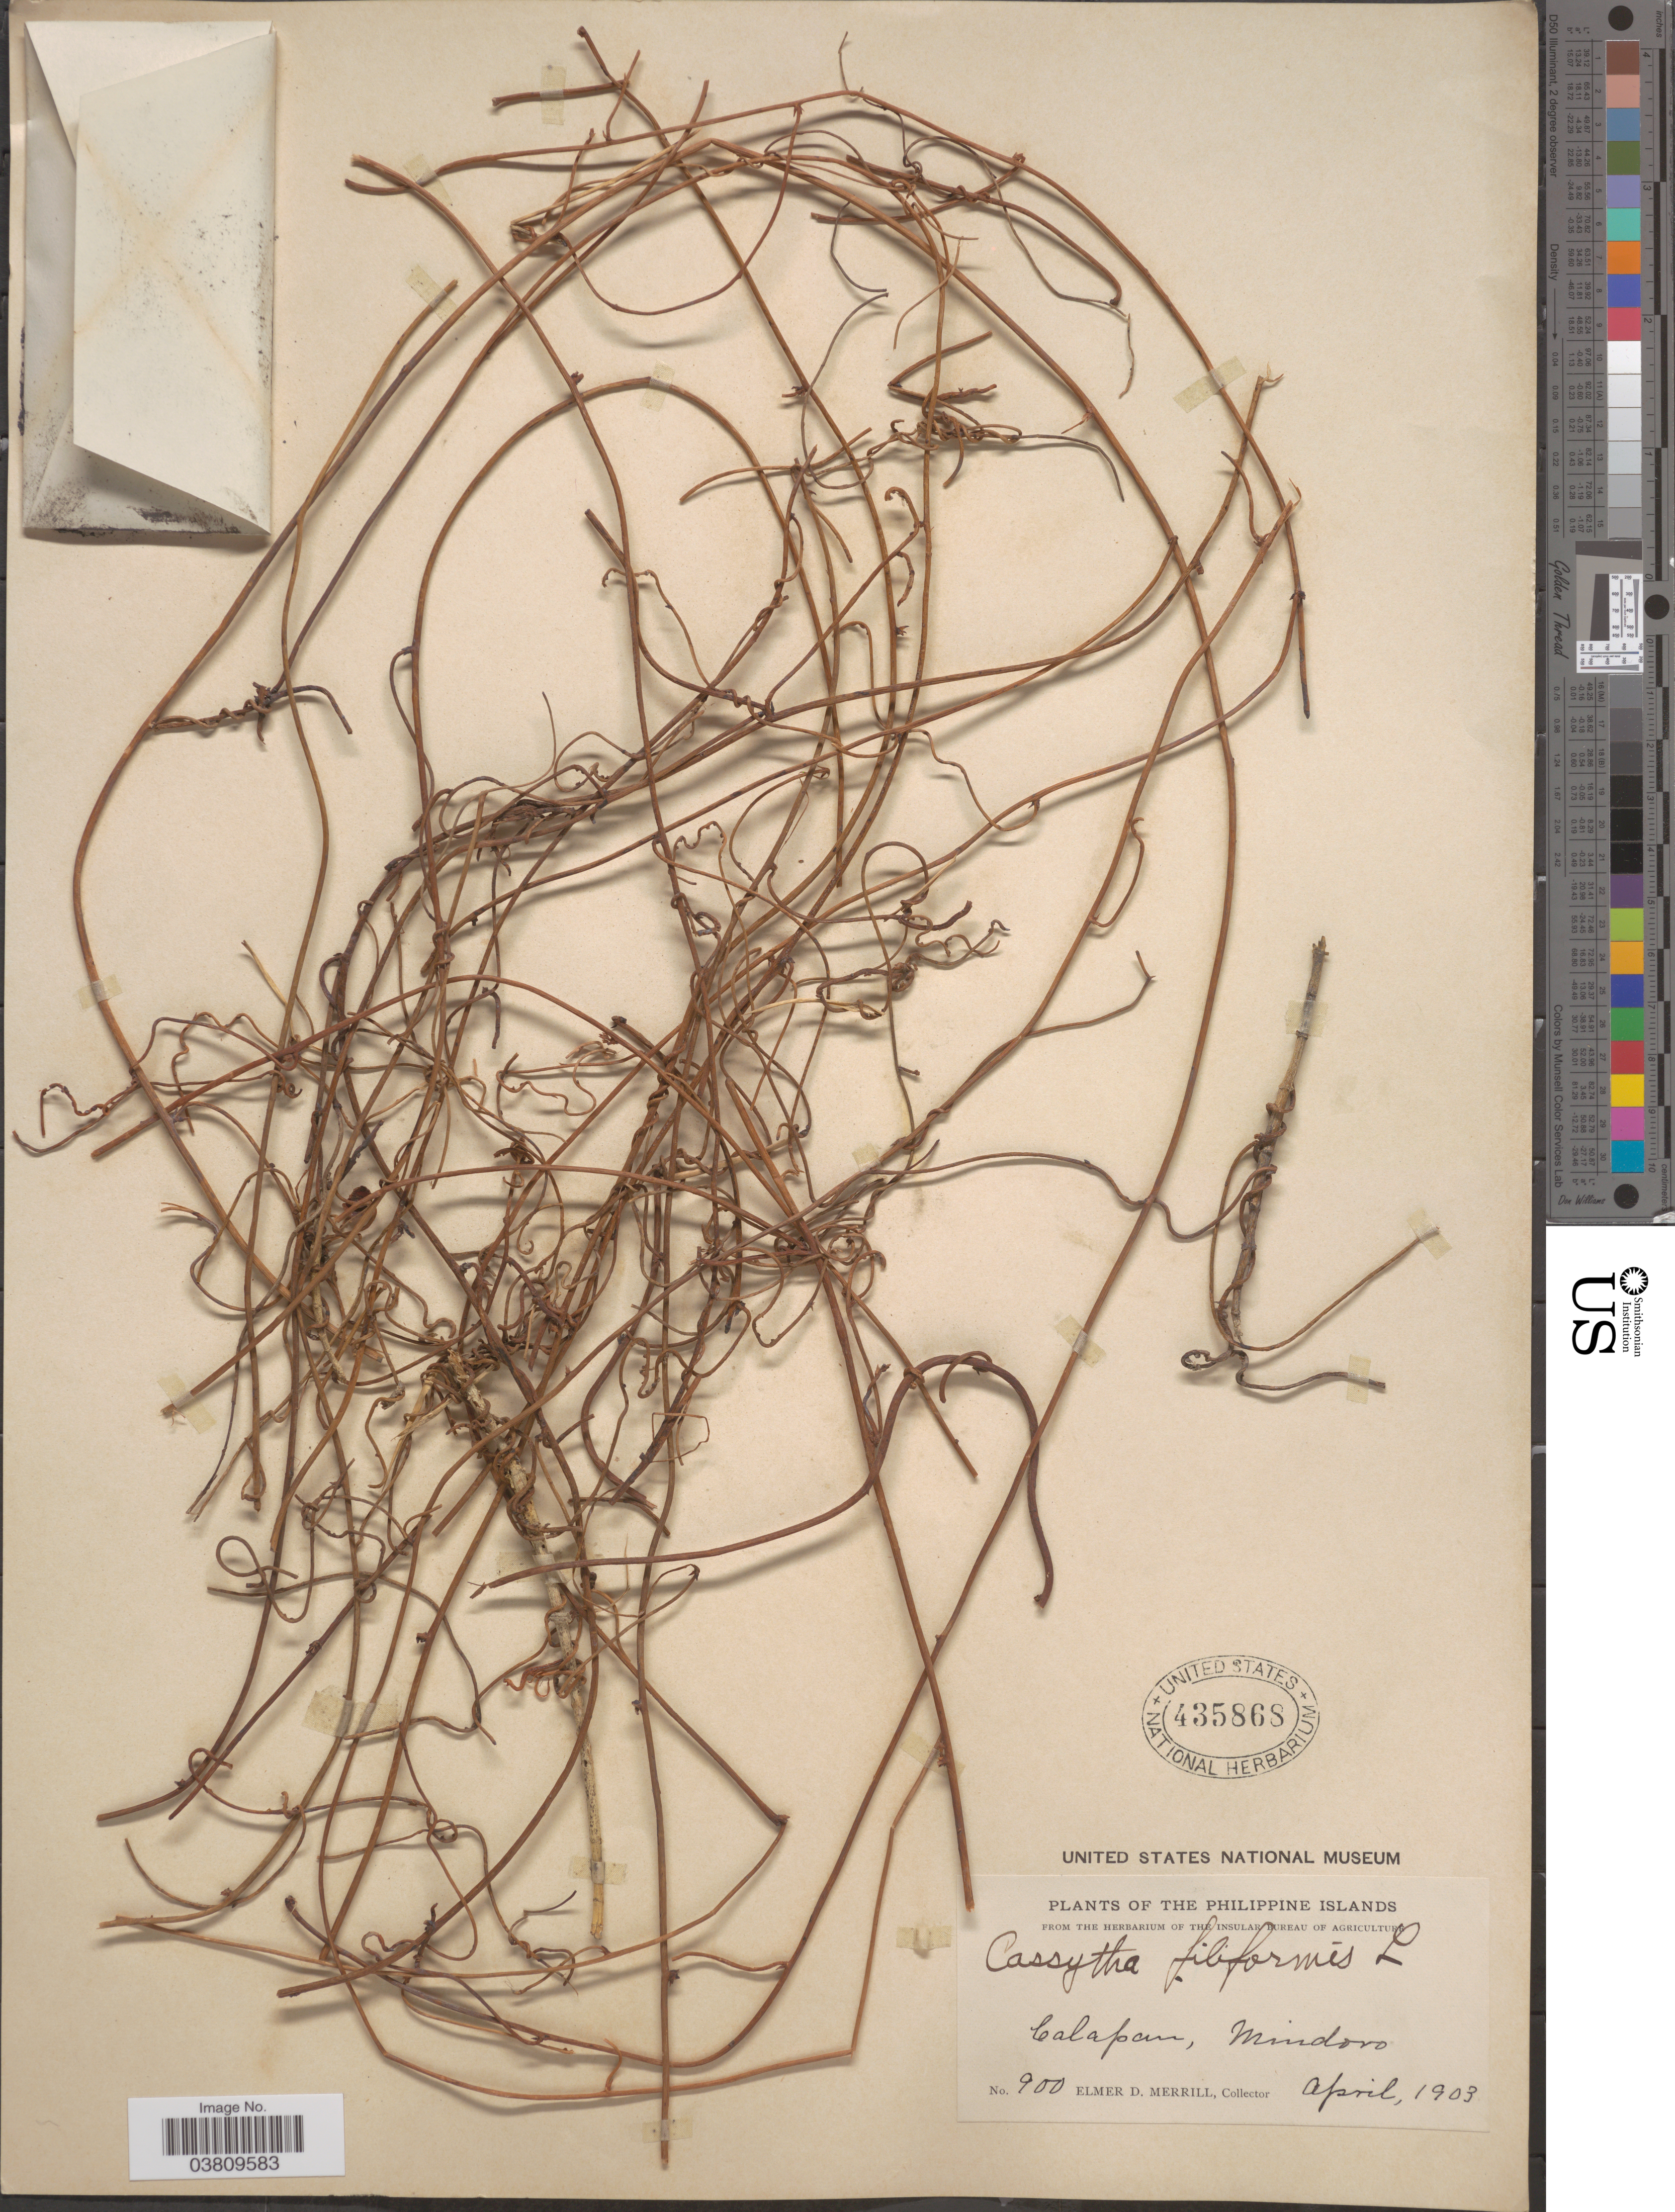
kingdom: Plantae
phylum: Tracheophyta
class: Magnoliopsida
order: Laurales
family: Lauraceae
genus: Cassytha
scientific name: Cassytha filiformis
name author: L.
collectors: E. D. Merrill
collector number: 900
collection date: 1903-04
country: Philippines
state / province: Mimaropa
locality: Calapan. Mindoro.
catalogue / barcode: US 435868